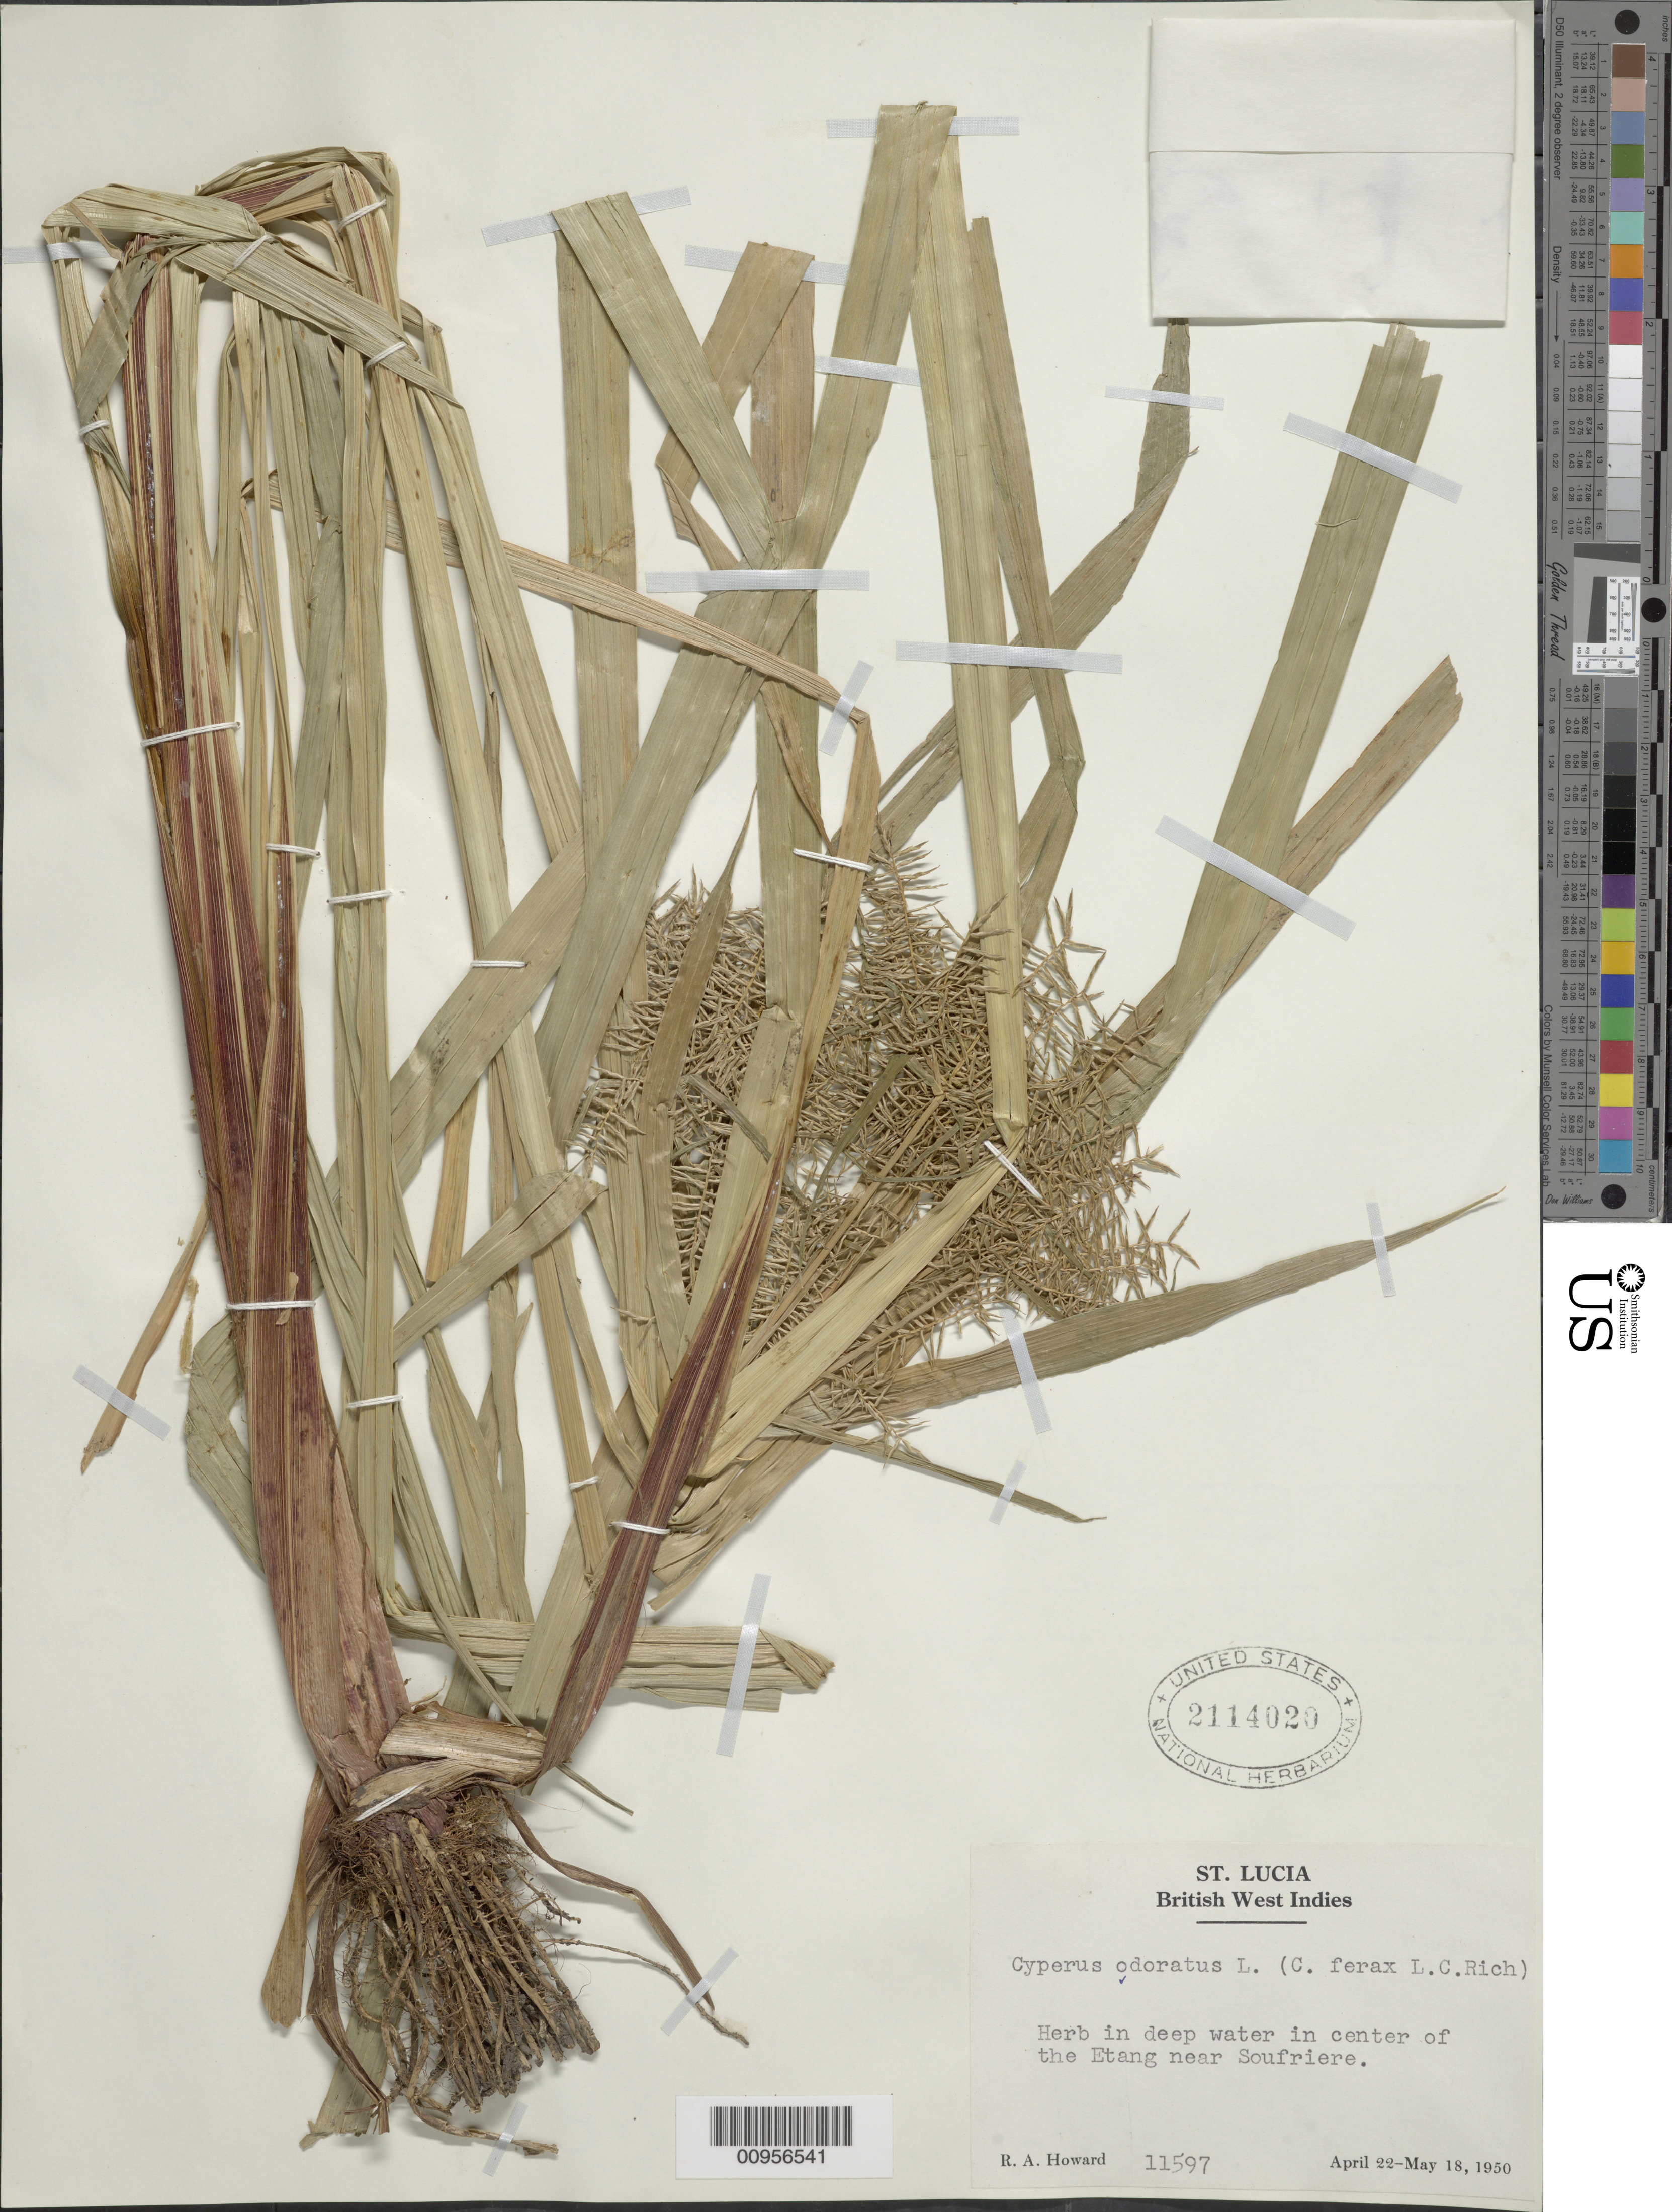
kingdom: Plantae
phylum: Tracheophyta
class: Liliopsida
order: Poales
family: Cyperaceae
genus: Cyperus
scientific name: Cyperus odoratus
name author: L.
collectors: R. A. Howard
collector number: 11597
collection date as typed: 22 Apr 1950 to 18 May 1950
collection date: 1950-04-22/1950-05-18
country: St. Lucia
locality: Center of the Etang, near Soufriere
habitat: In deep water in center of etang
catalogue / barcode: US 2114020